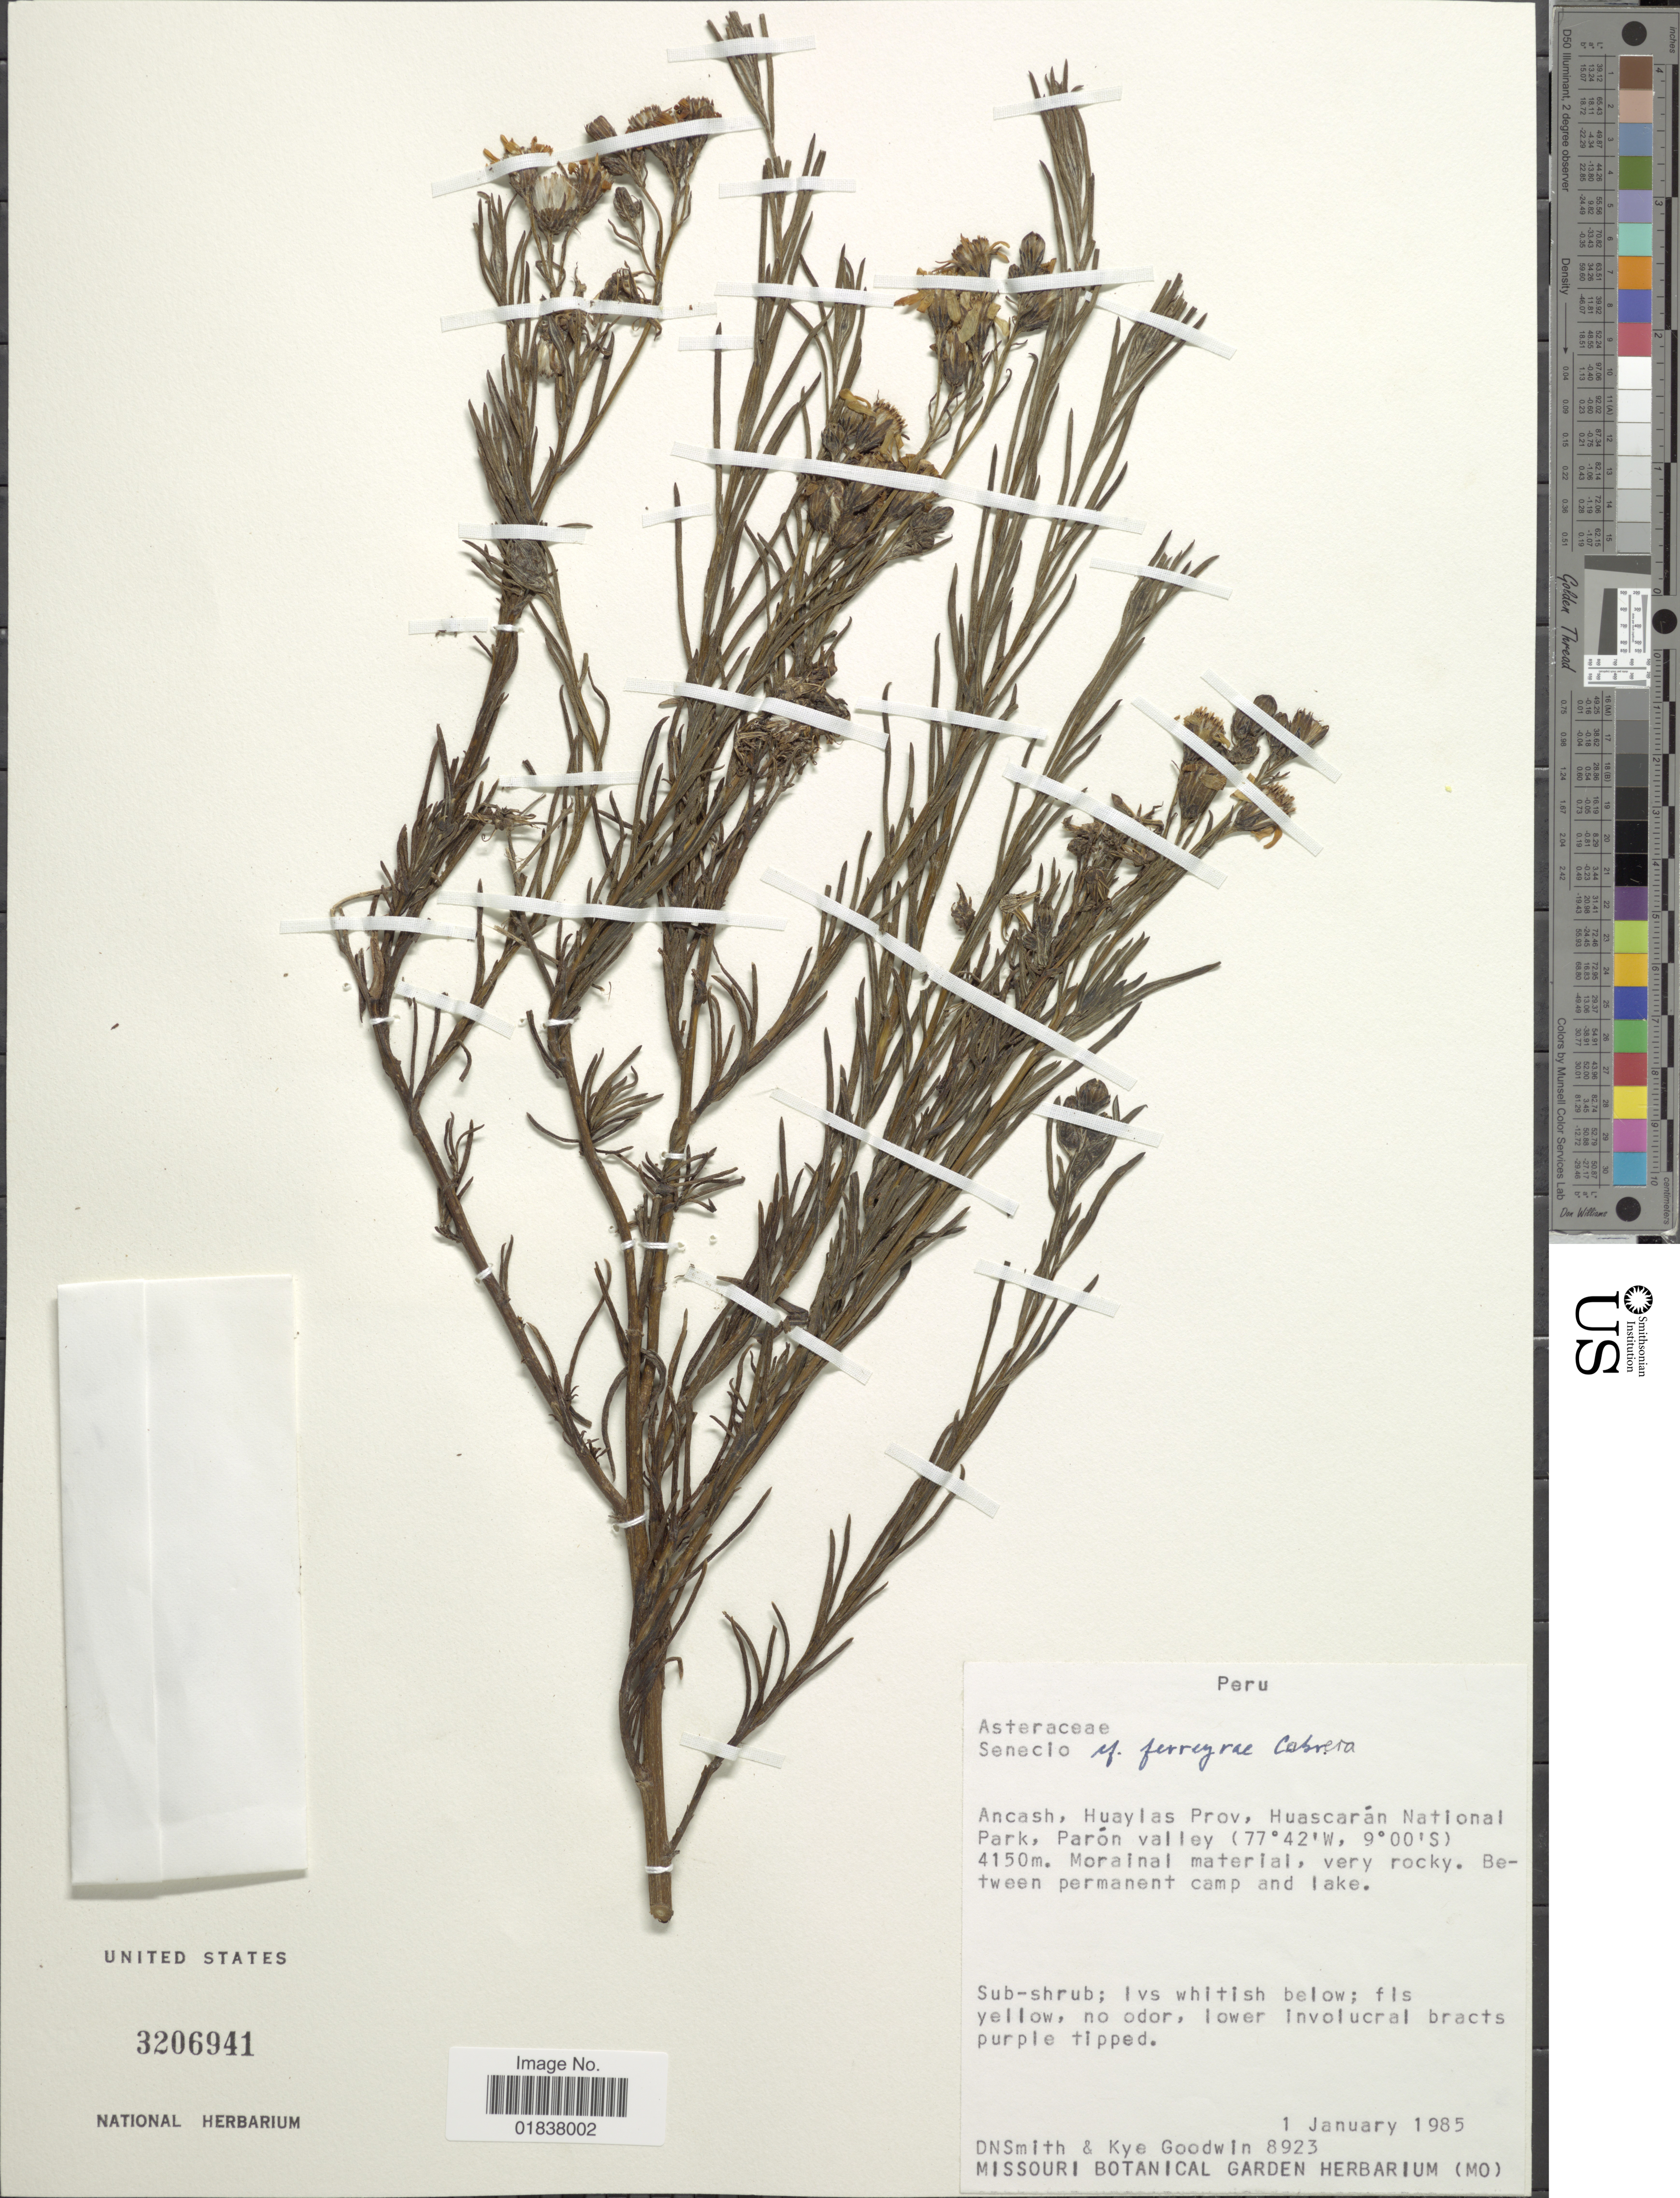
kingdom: Plantae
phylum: Tracheophyta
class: Magnoliopsida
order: Asterales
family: Asteraceae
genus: Senecio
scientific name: Senecio melanocalyx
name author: Cuatrec.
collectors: D. Smith & K. Goodwin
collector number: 8923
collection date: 1985-01-01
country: Peru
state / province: Ancash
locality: Huaylas Prov., Huascaran National Park, Paron Valley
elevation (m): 4150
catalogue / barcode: US 3206941